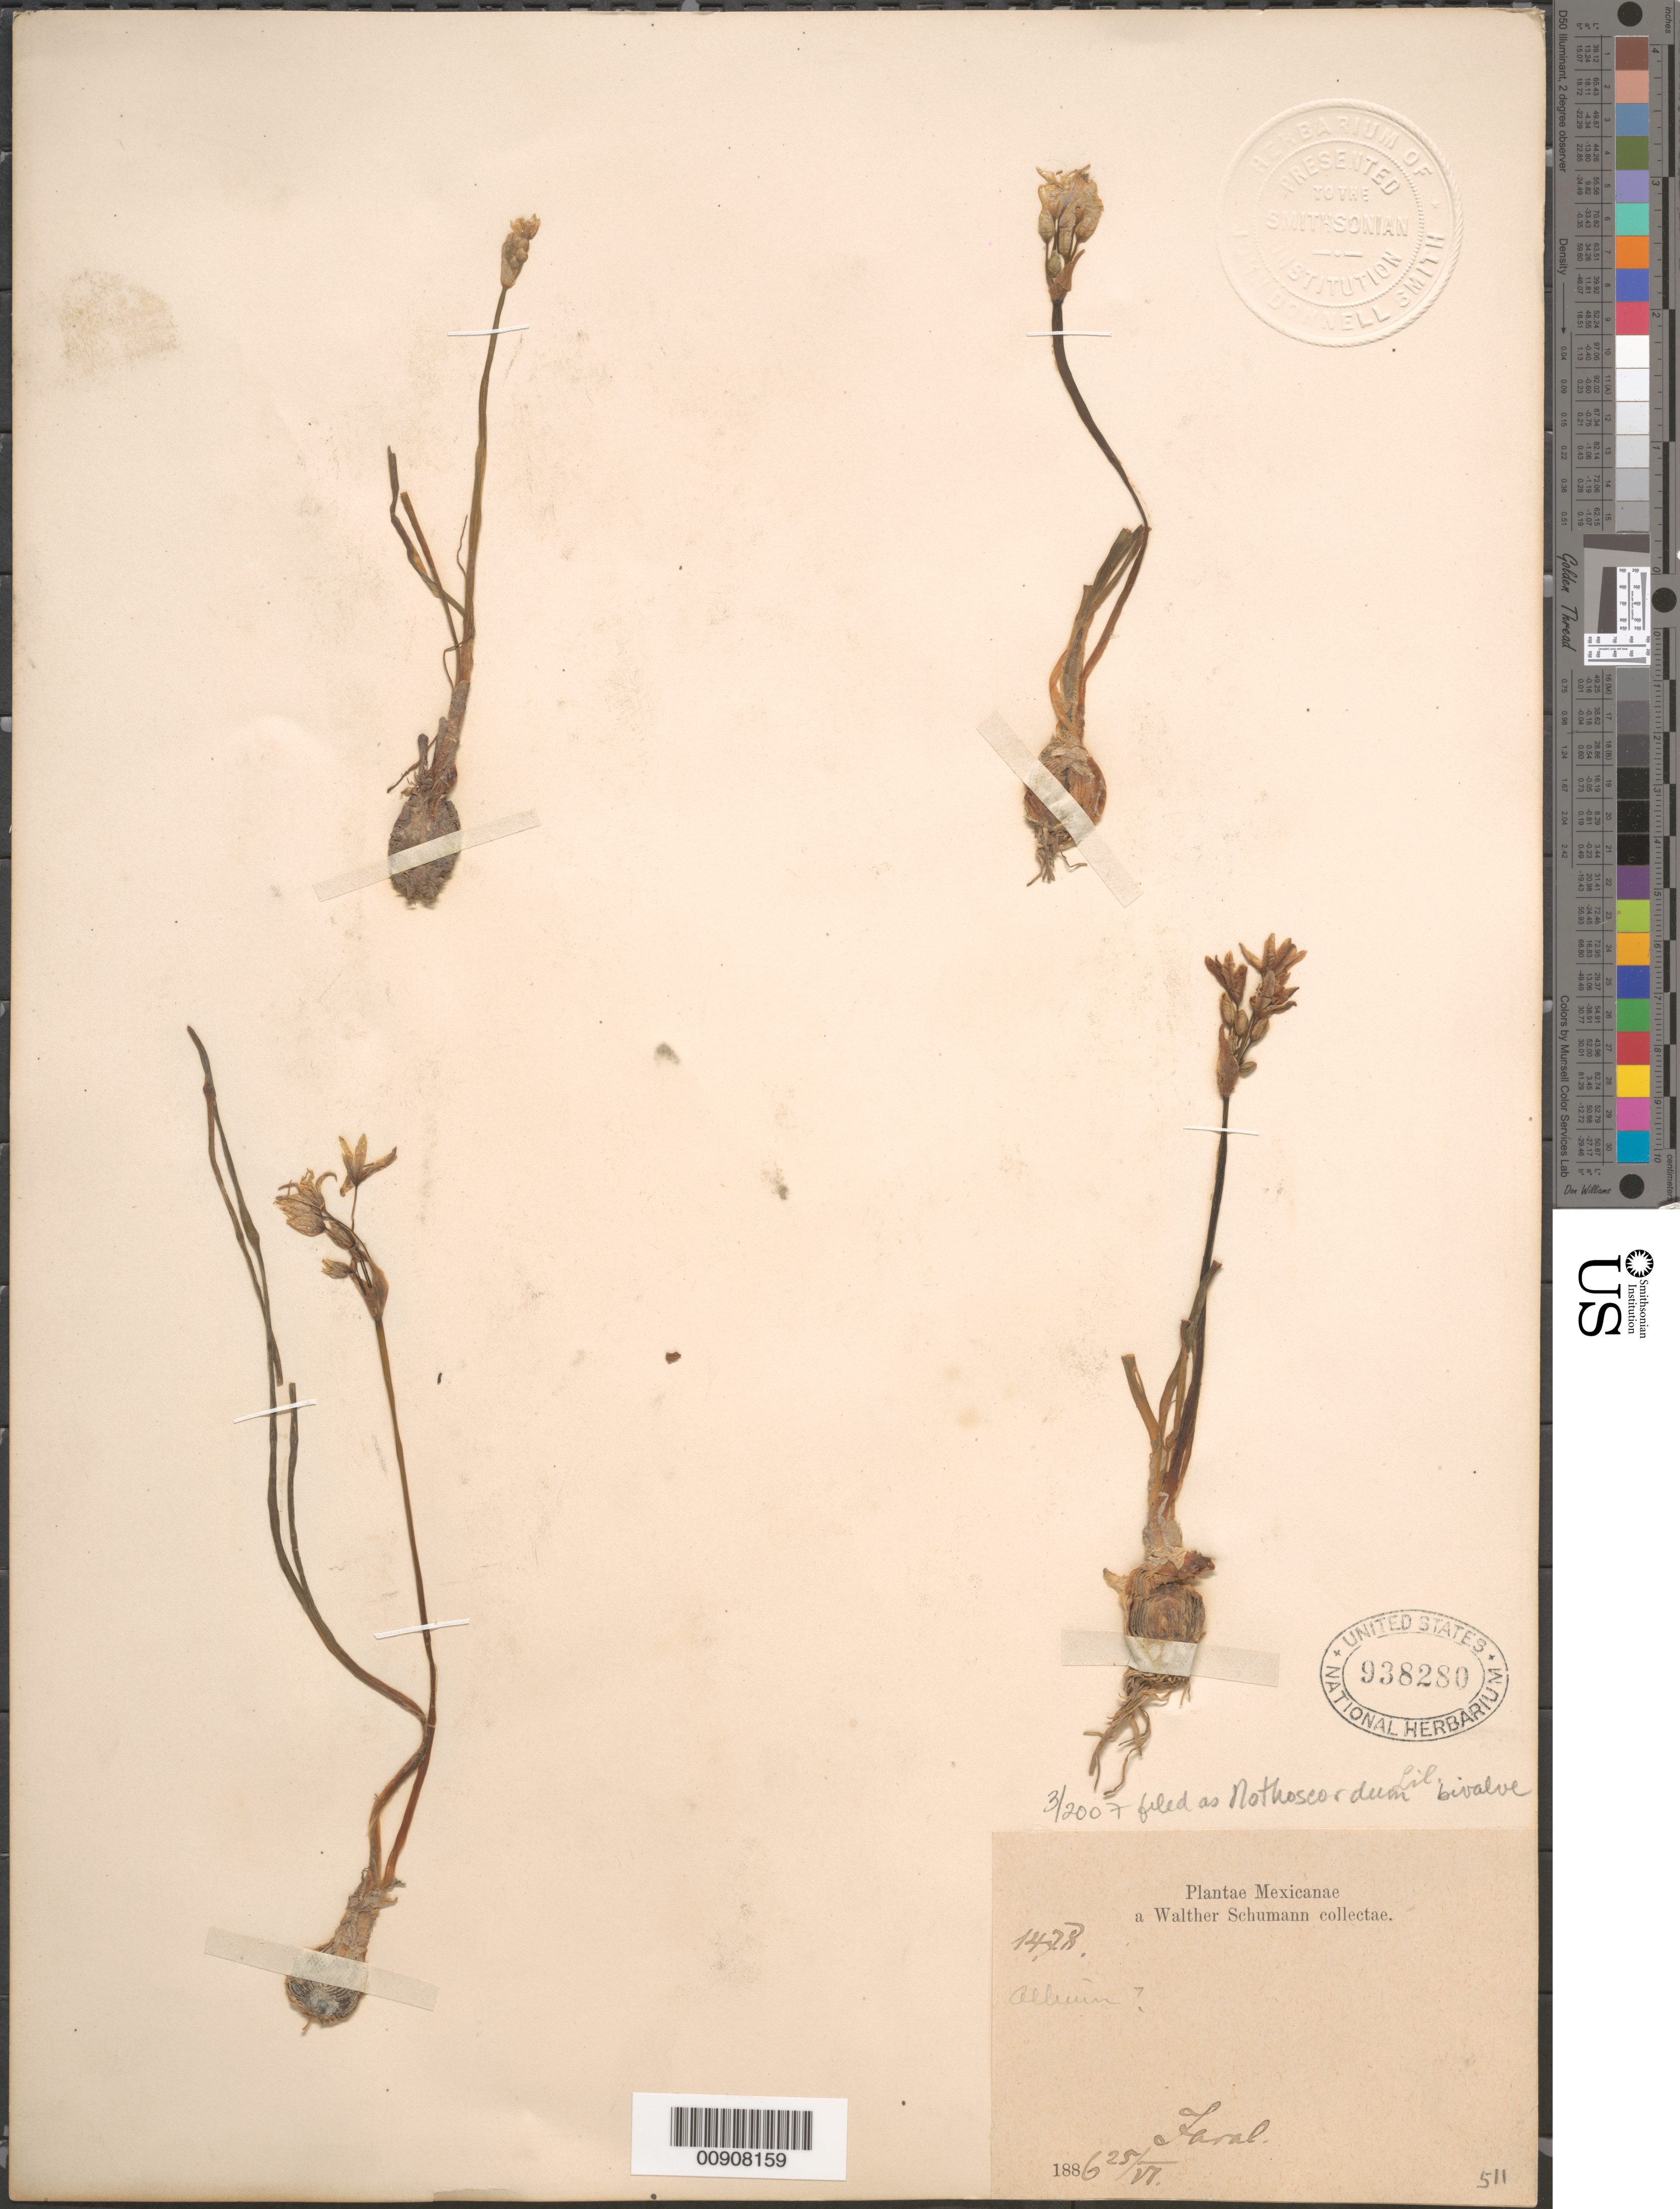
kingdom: Plantae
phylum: Tracheophyta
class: Liliopsida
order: Asparagales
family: Amaryllidaceae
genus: Nothoscordum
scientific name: Nothoscordum bivalve var. bivalve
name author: (L.) Britton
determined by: Strong, M. T., (US), Smithsonian Institution - National Museum of Natural History (UNITED STATES)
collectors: W. Schumann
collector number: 1478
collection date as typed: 25 Jun 1886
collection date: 1886-06-25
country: Mexico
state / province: Guanajuato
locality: Jaral.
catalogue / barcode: US 938280